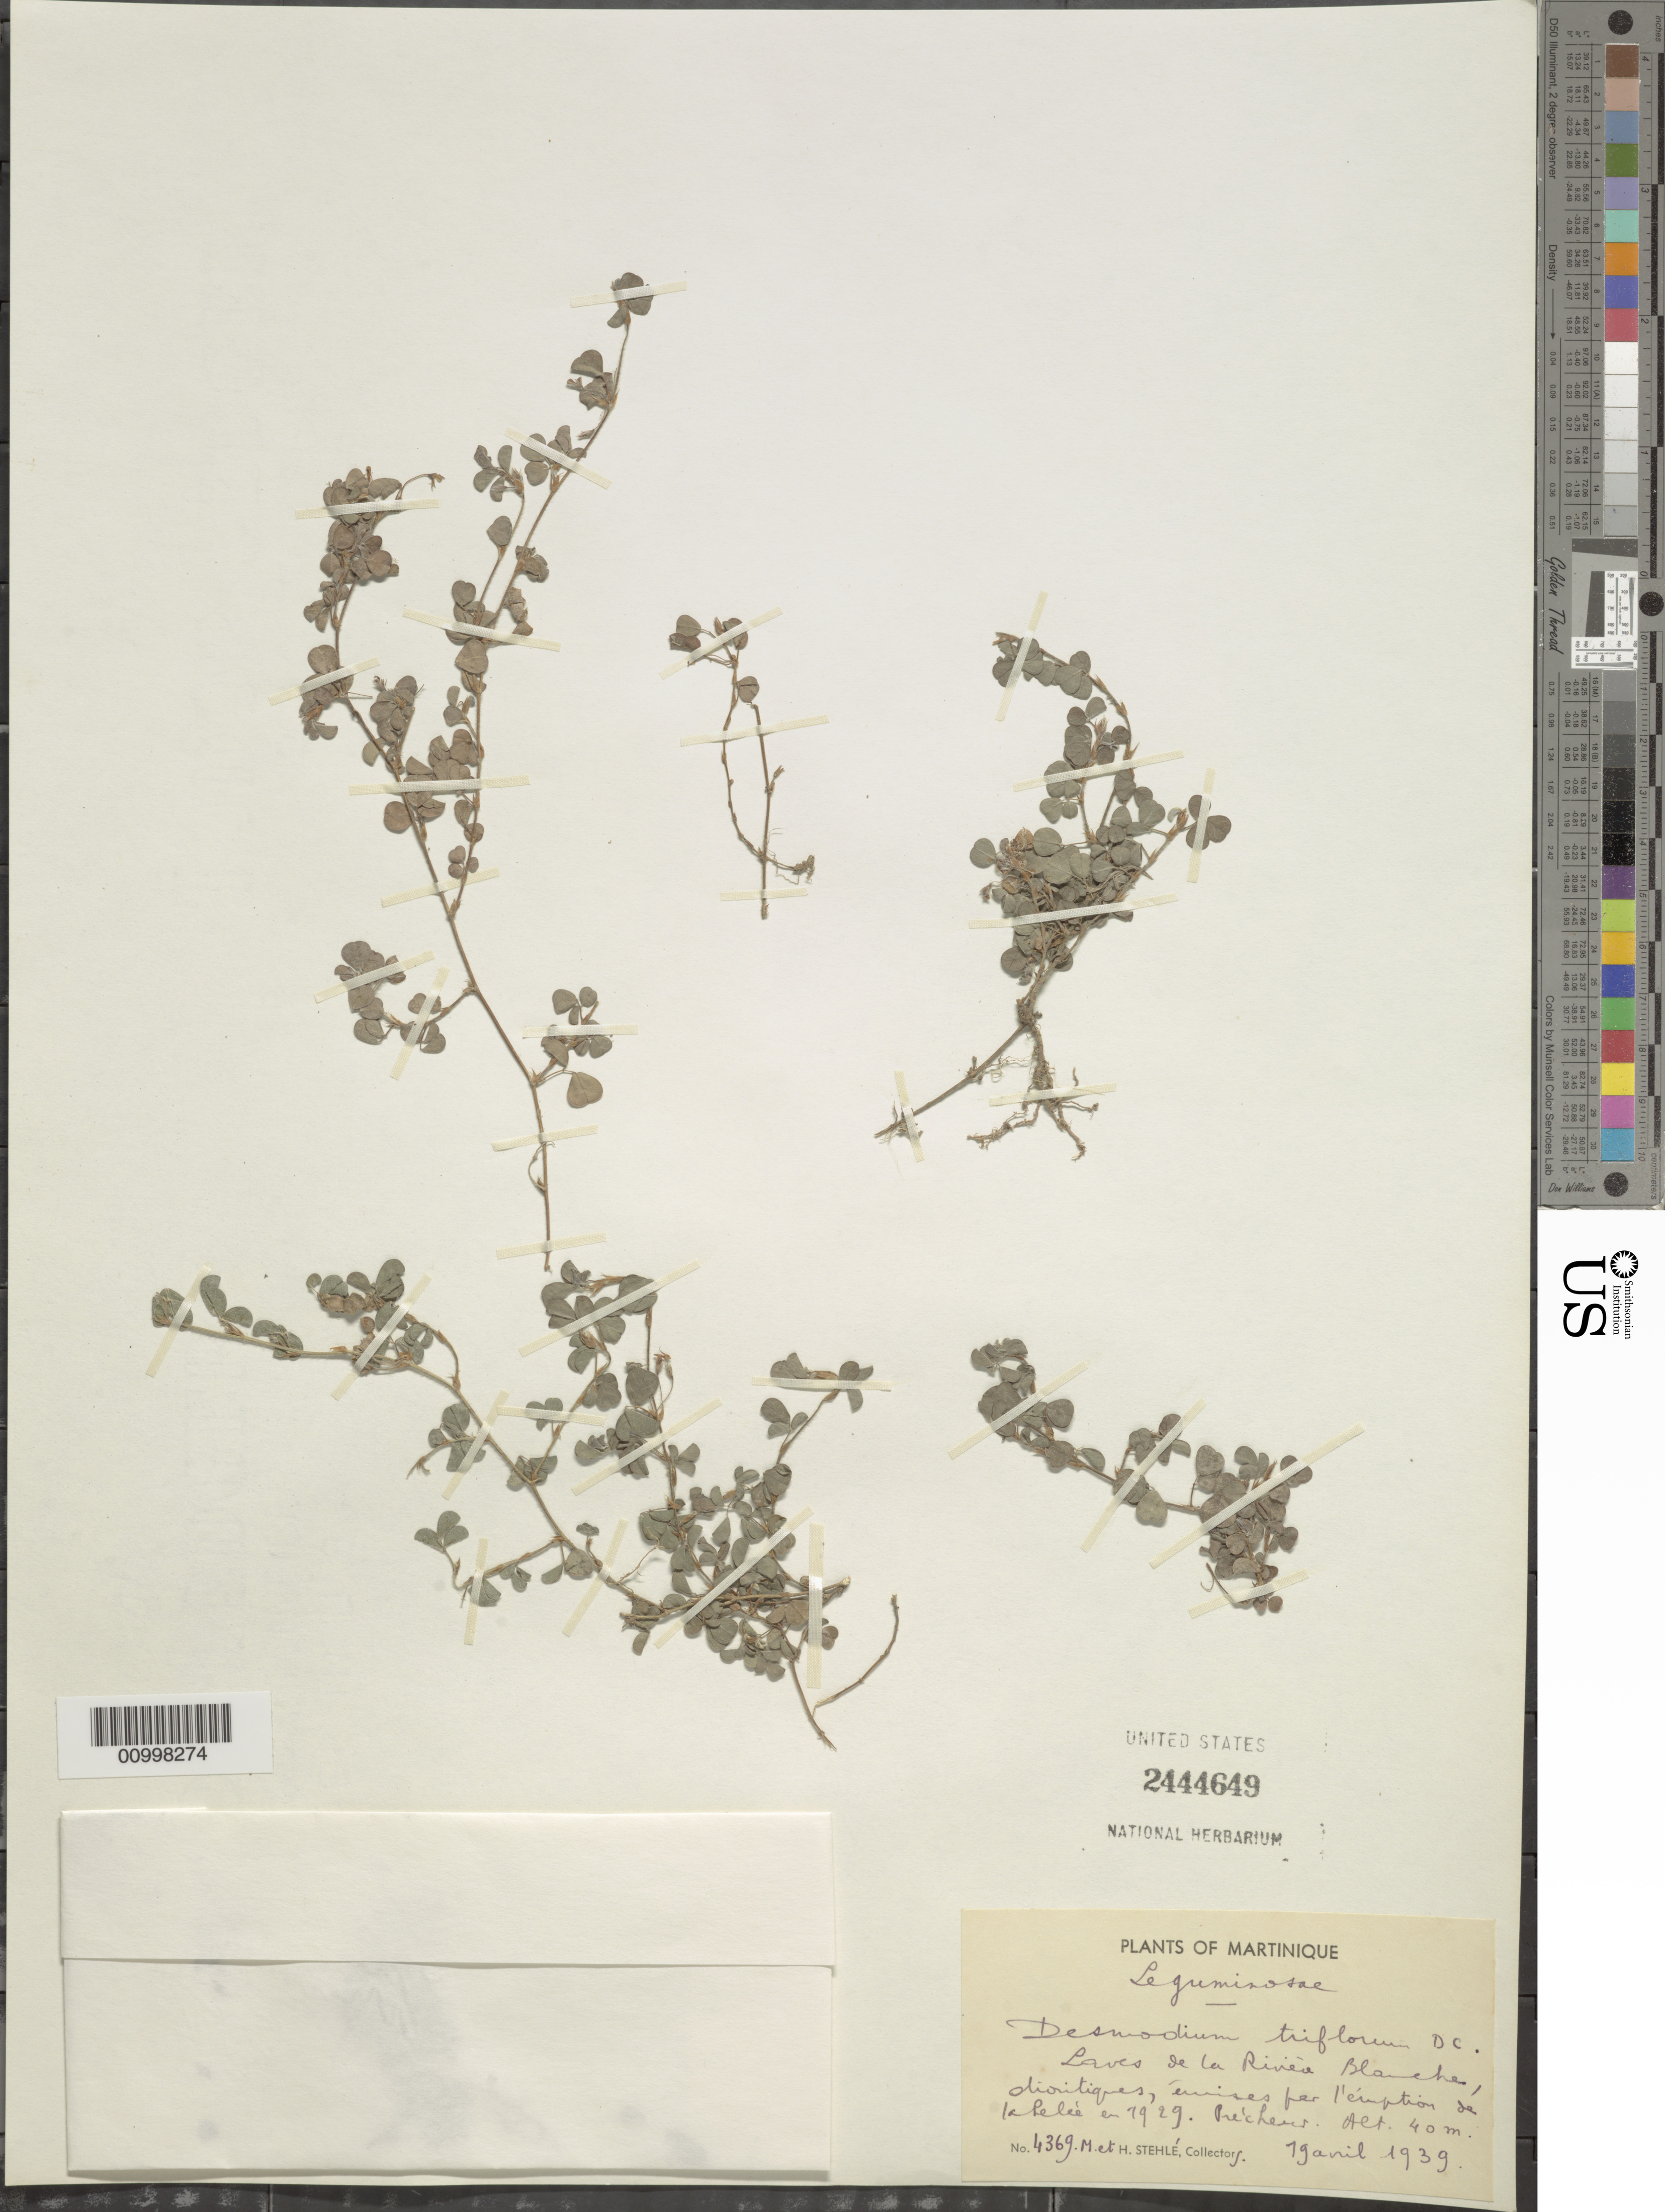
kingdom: Plantae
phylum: Tracheophyta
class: Magnoliopsida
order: Fabales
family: Fabaceae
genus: Grona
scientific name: Grona triflora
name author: (L.) H. Ohashi & K. Ohashi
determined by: Strong, Mark T., (BOT), Smithsonian Institution - National Museum of Natural History (UNITED STATES)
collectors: H. Stehlé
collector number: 4369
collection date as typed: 19 Apr 1939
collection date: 1939-04-19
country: Martinique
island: Martinique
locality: Banks of the River Blanches.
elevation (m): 40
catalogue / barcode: US 2444649